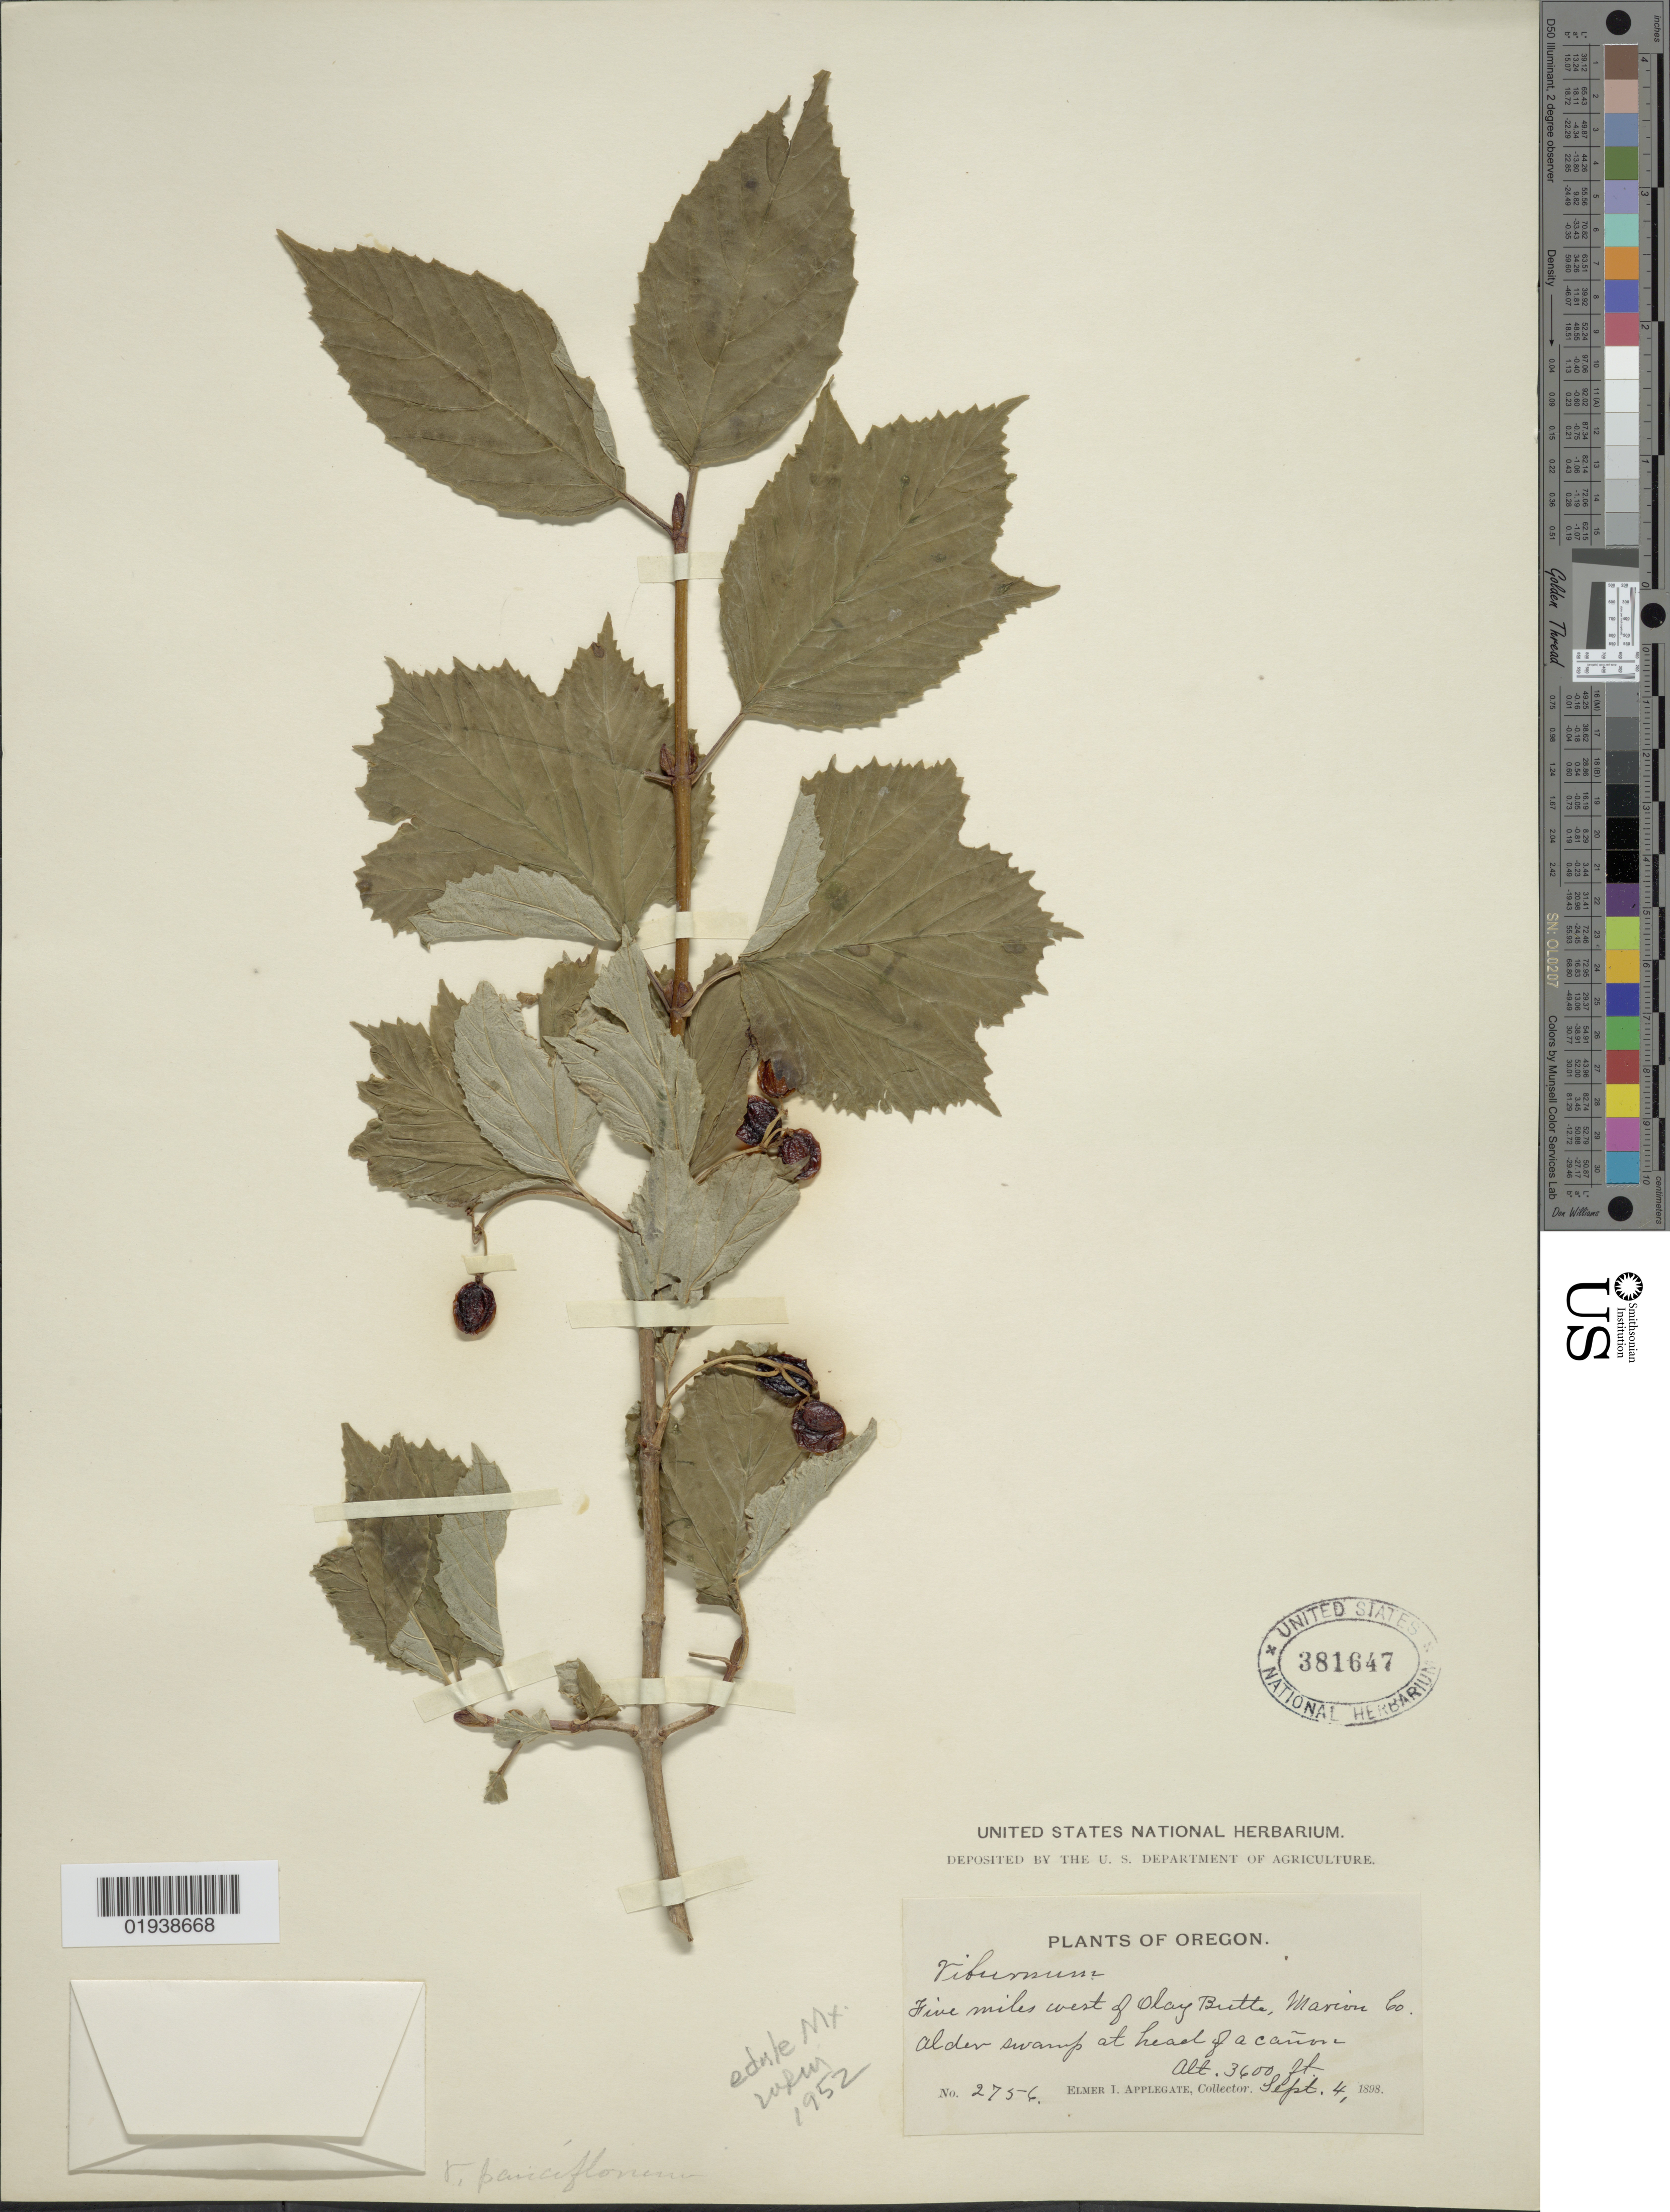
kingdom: Plantae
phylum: Tracheophyta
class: Magnoliopsida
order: Dipsacales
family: Viburnaceae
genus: Viburnum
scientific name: Viburnum edule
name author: (Michx.) Raf.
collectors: E. I. Applegate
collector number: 2756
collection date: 1898-09-04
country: United States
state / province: Oregon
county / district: Marion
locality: Five miles west of Olay Butte, Marion Co. Alder swamp at head of a cañon.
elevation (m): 1097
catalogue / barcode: US 381647